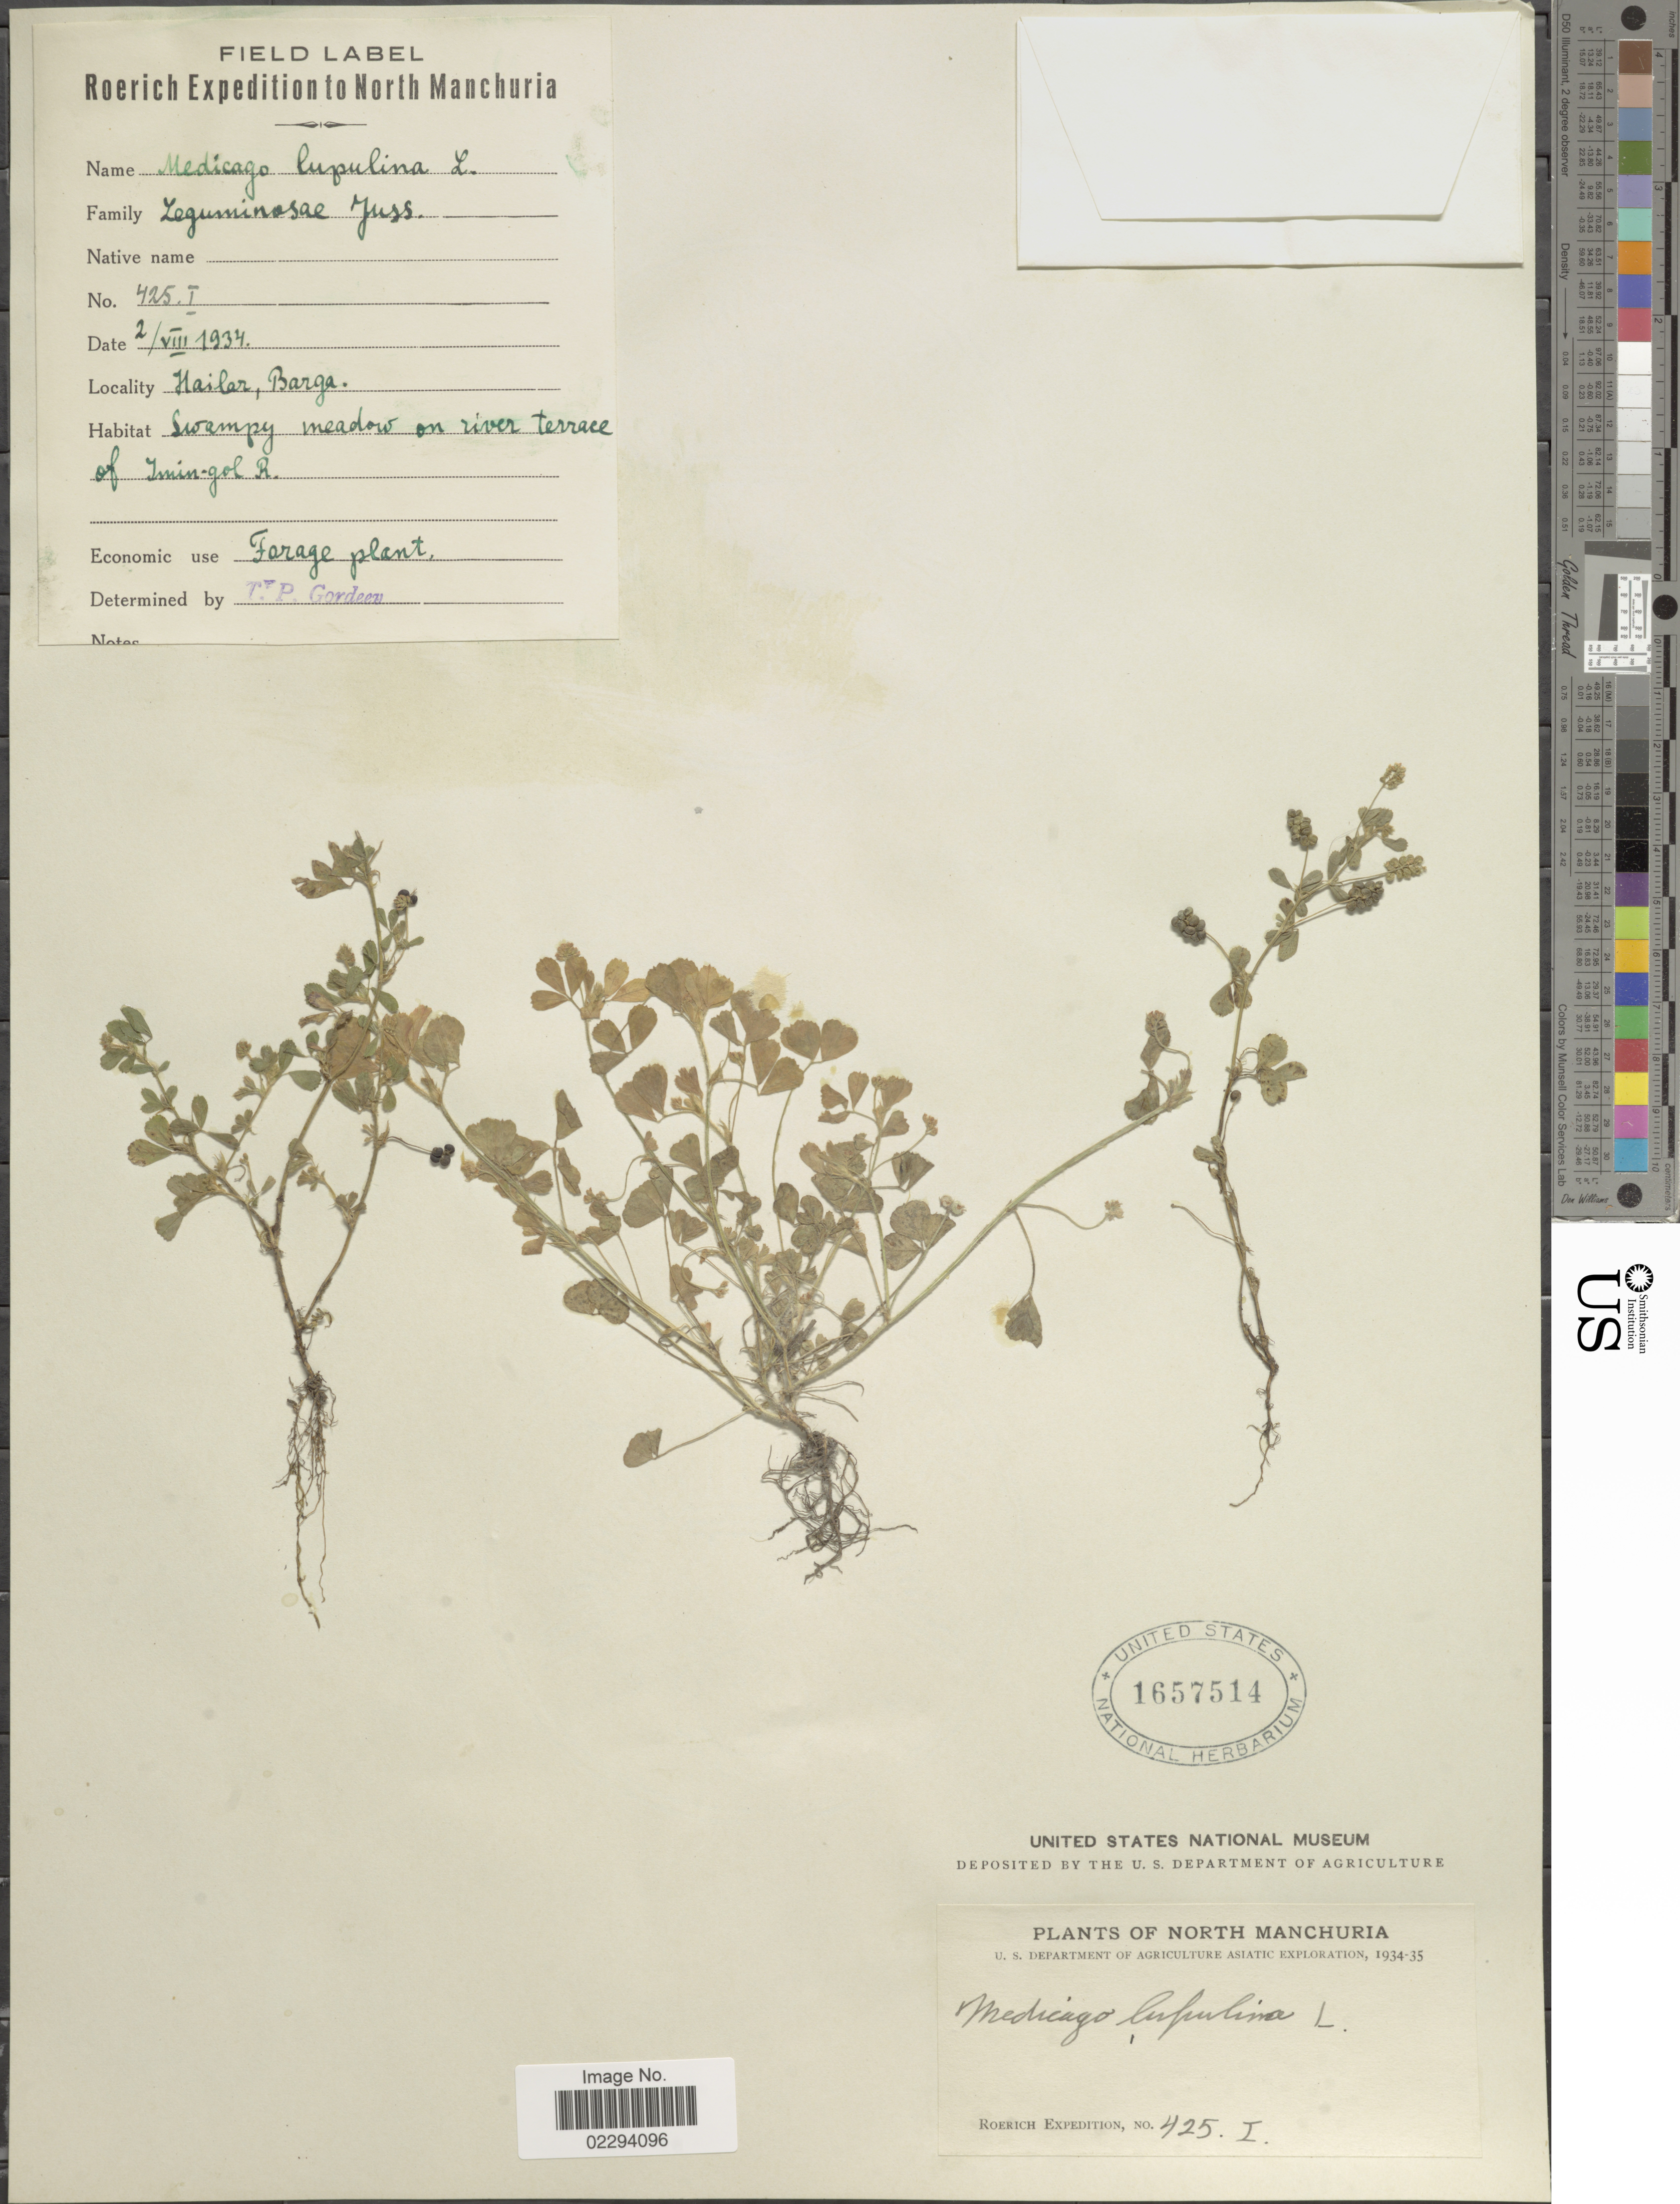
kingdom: Plantae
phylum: Tracheophyta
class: Magnoliopsida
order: Fabales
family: Fabaceae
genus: Medicago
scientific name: Medicago lupulina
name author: L.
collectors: Roerich Expedition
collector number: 425 I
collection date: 1934-08-02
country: China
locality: North Manchuria. Hailar, Barga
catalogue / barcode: US 1657514